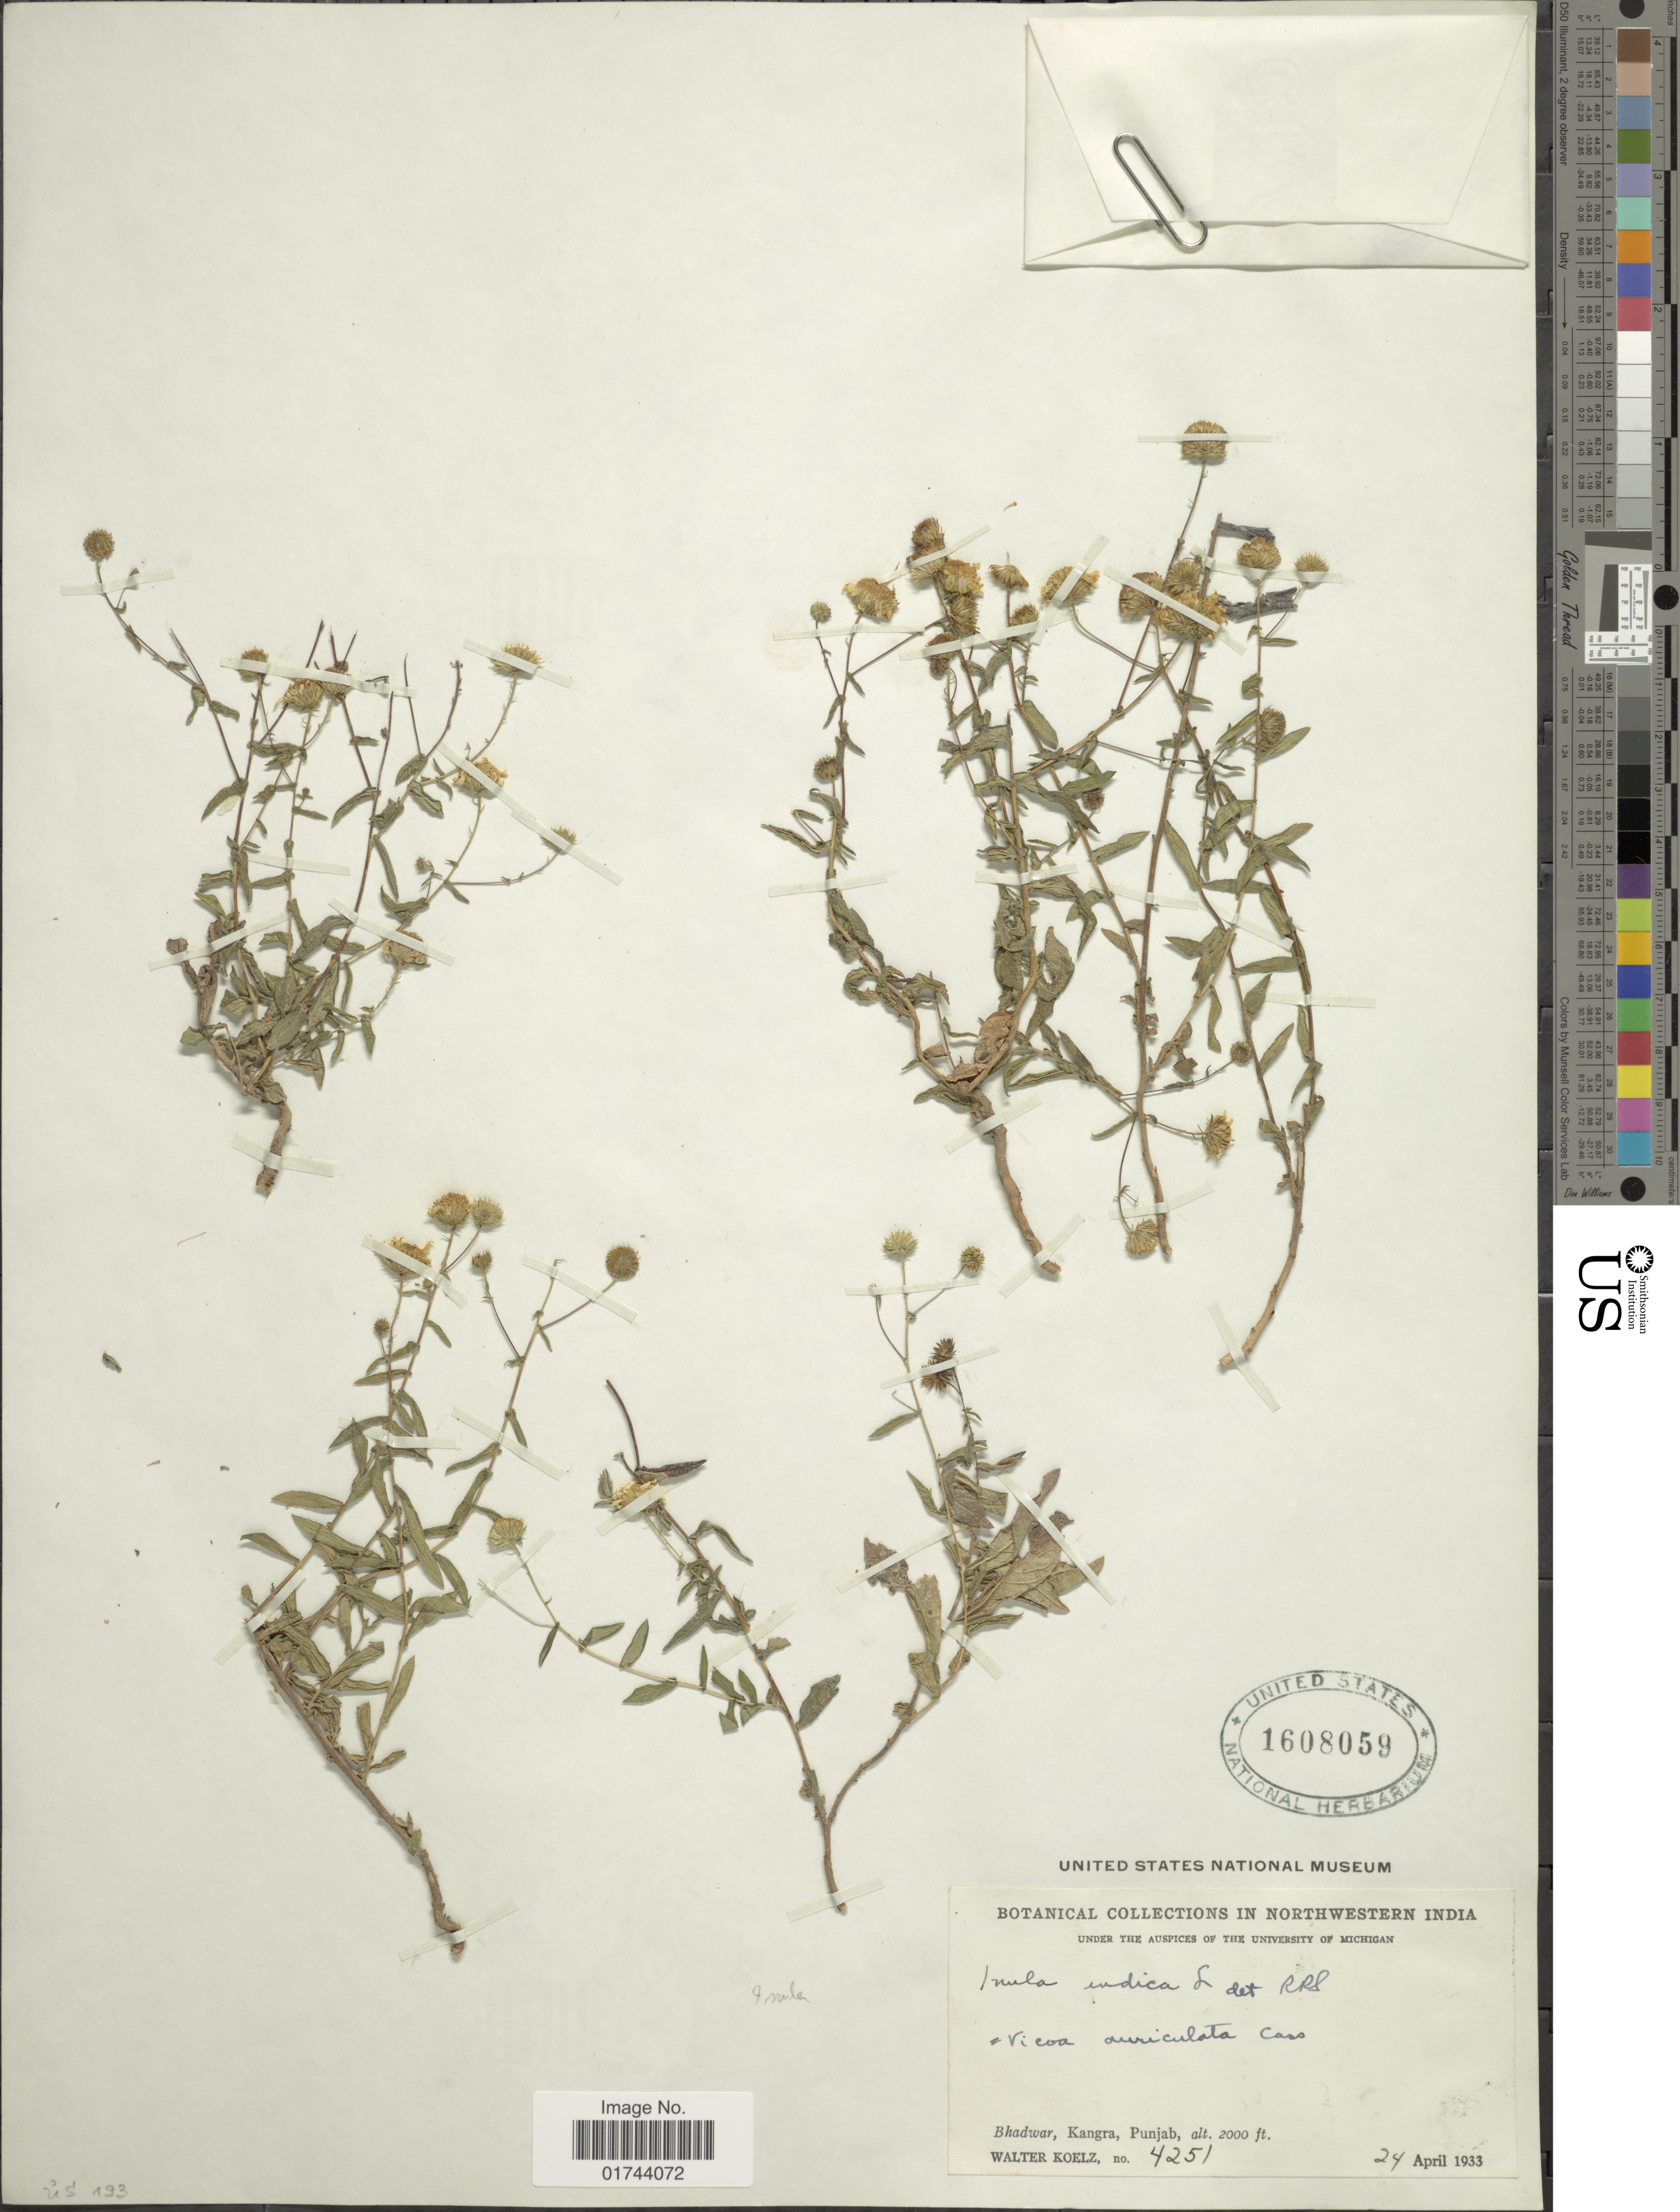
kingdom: Plantae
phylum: Tracheophyta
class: Magnoliopsida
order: Asterales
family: Asteraceae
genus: Inula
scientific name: Inula indica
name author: L.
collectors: W. N. Koelz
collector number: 4251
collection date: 1933-04-24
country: India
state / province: Himachal Pradesh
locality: Northwestern India, Bhadwar, Kangra, Punjab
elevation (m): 610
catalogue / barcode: US 1608059